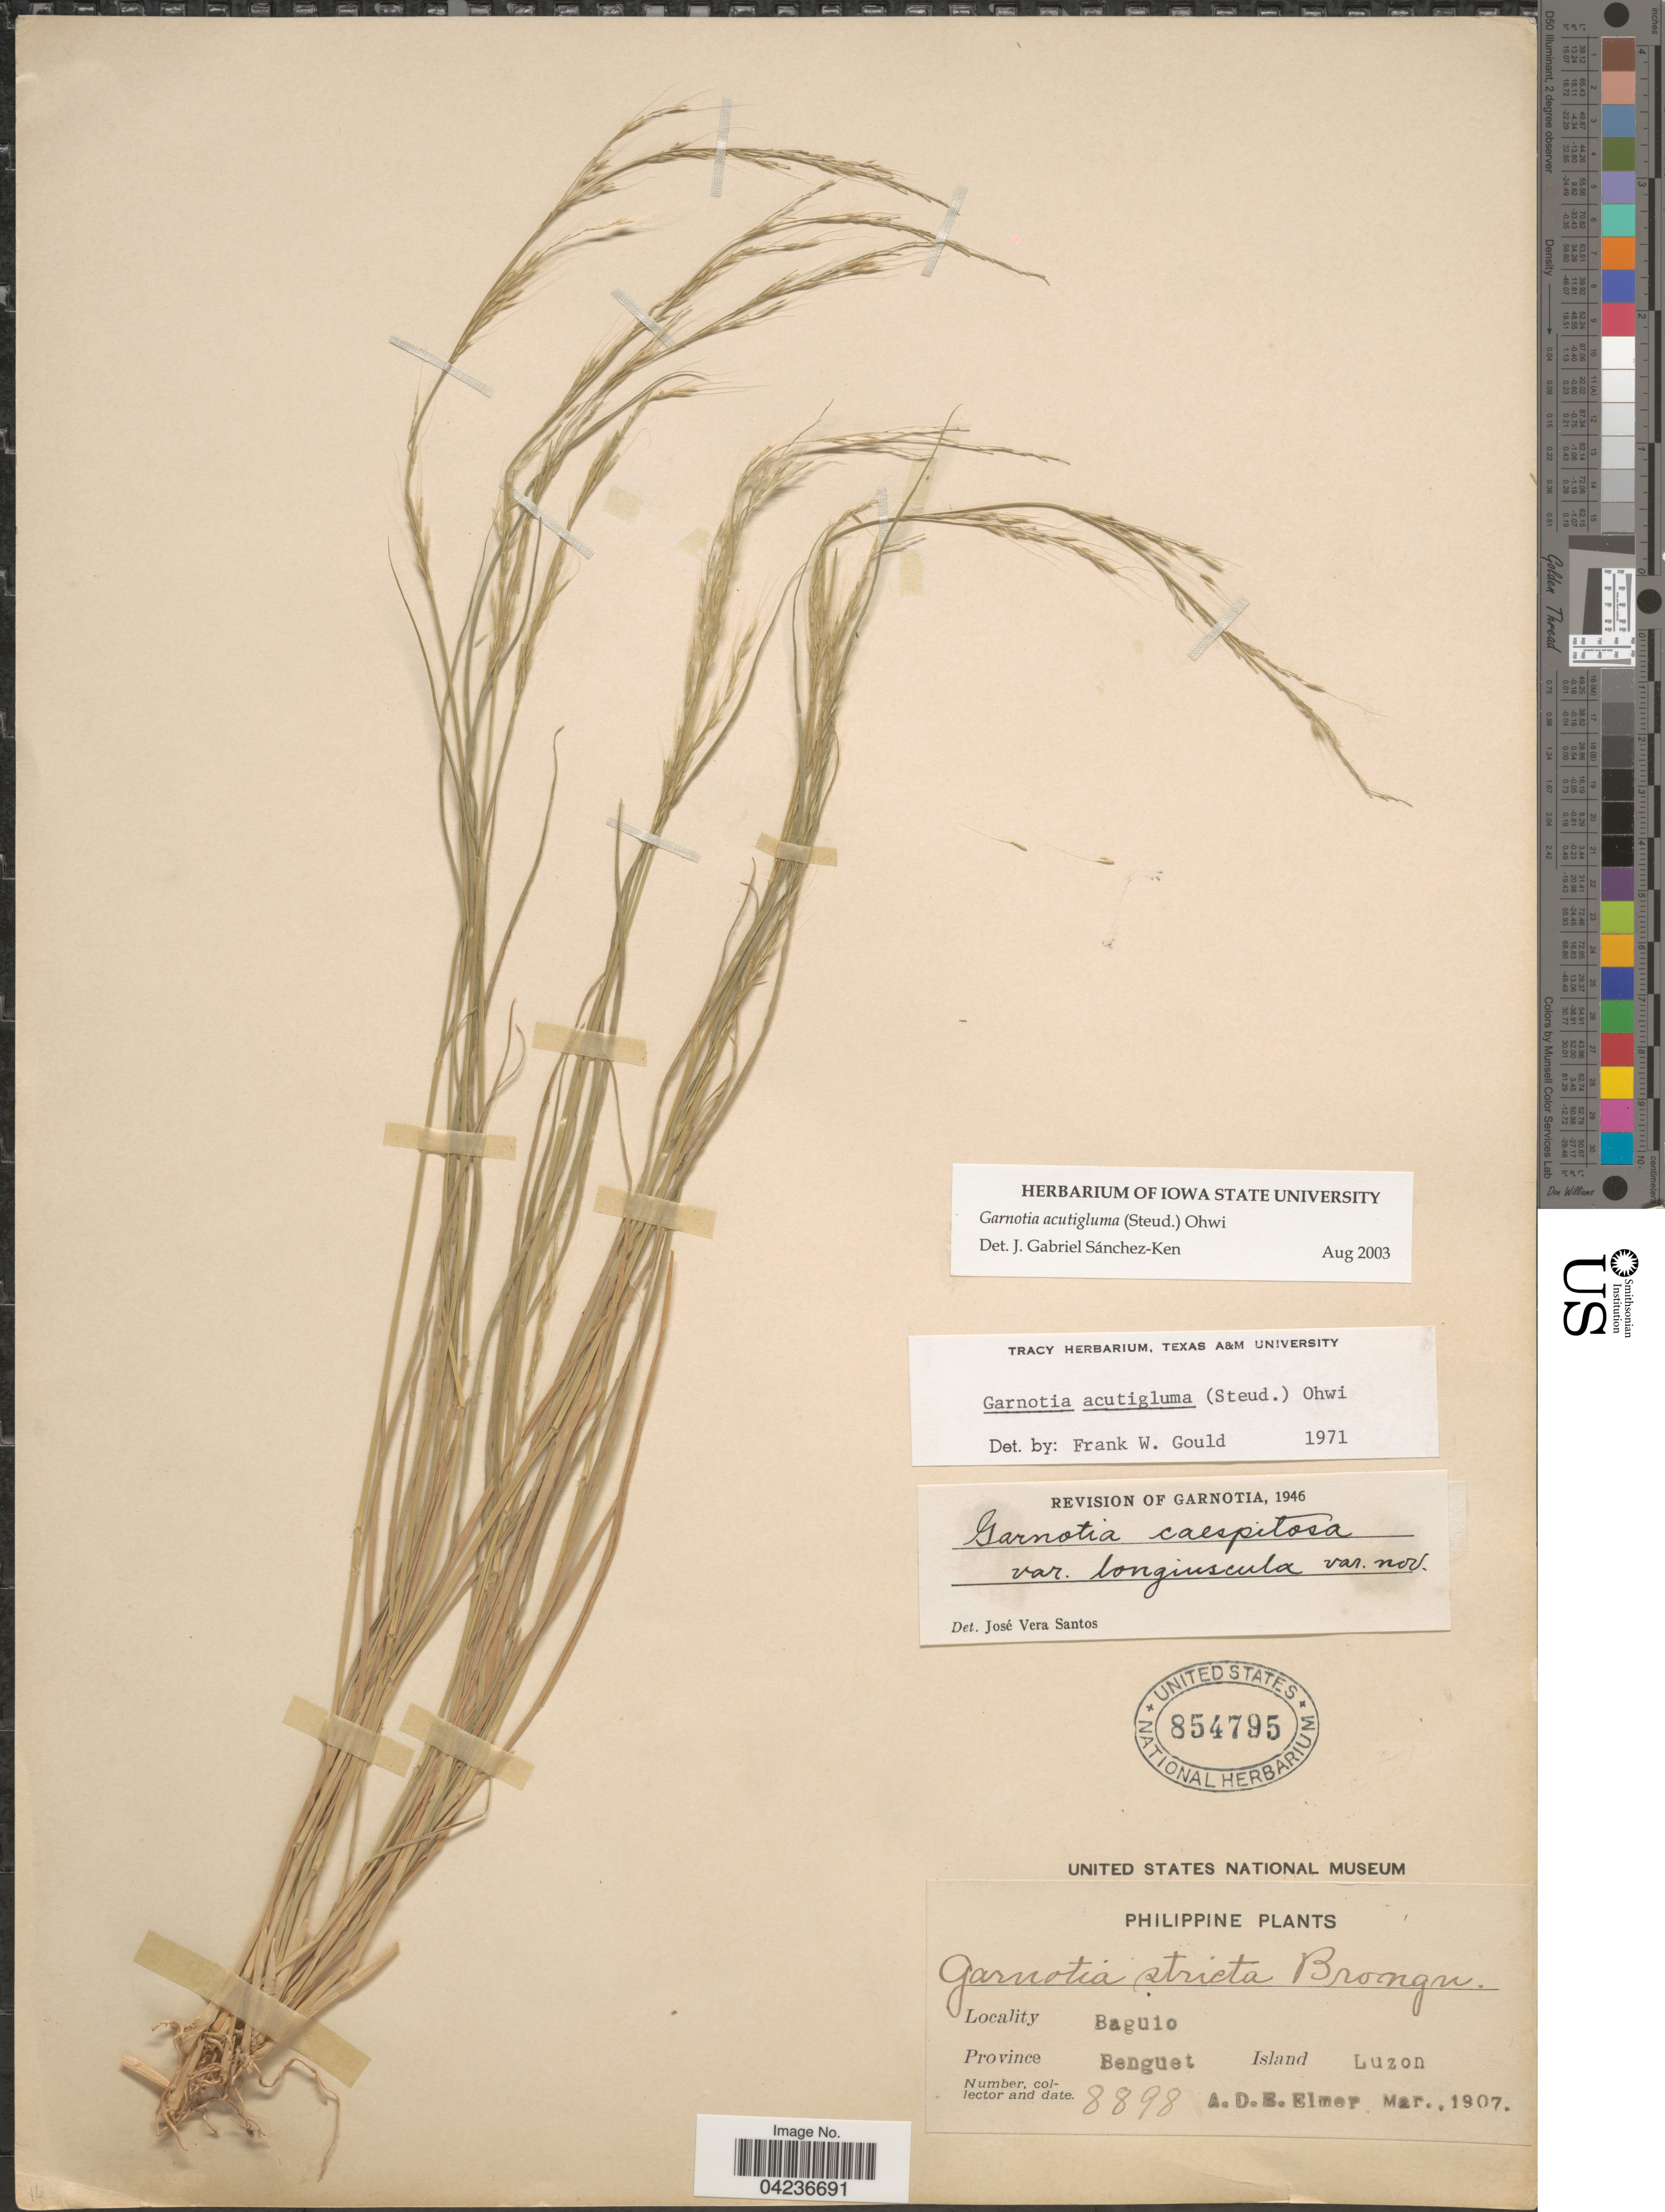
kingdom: Plantae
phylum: Tracheophyta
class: Liliopsida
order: Poales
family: Poaceae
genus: Garnotia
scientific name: Garnotia acutigluma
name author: (Steud.) Ohwi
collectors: A. D. E. Elmer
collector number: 8898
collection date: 1907-03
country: Philippines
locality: Baguio. Province Benguet. Island Luzon.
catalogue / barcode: US 854795